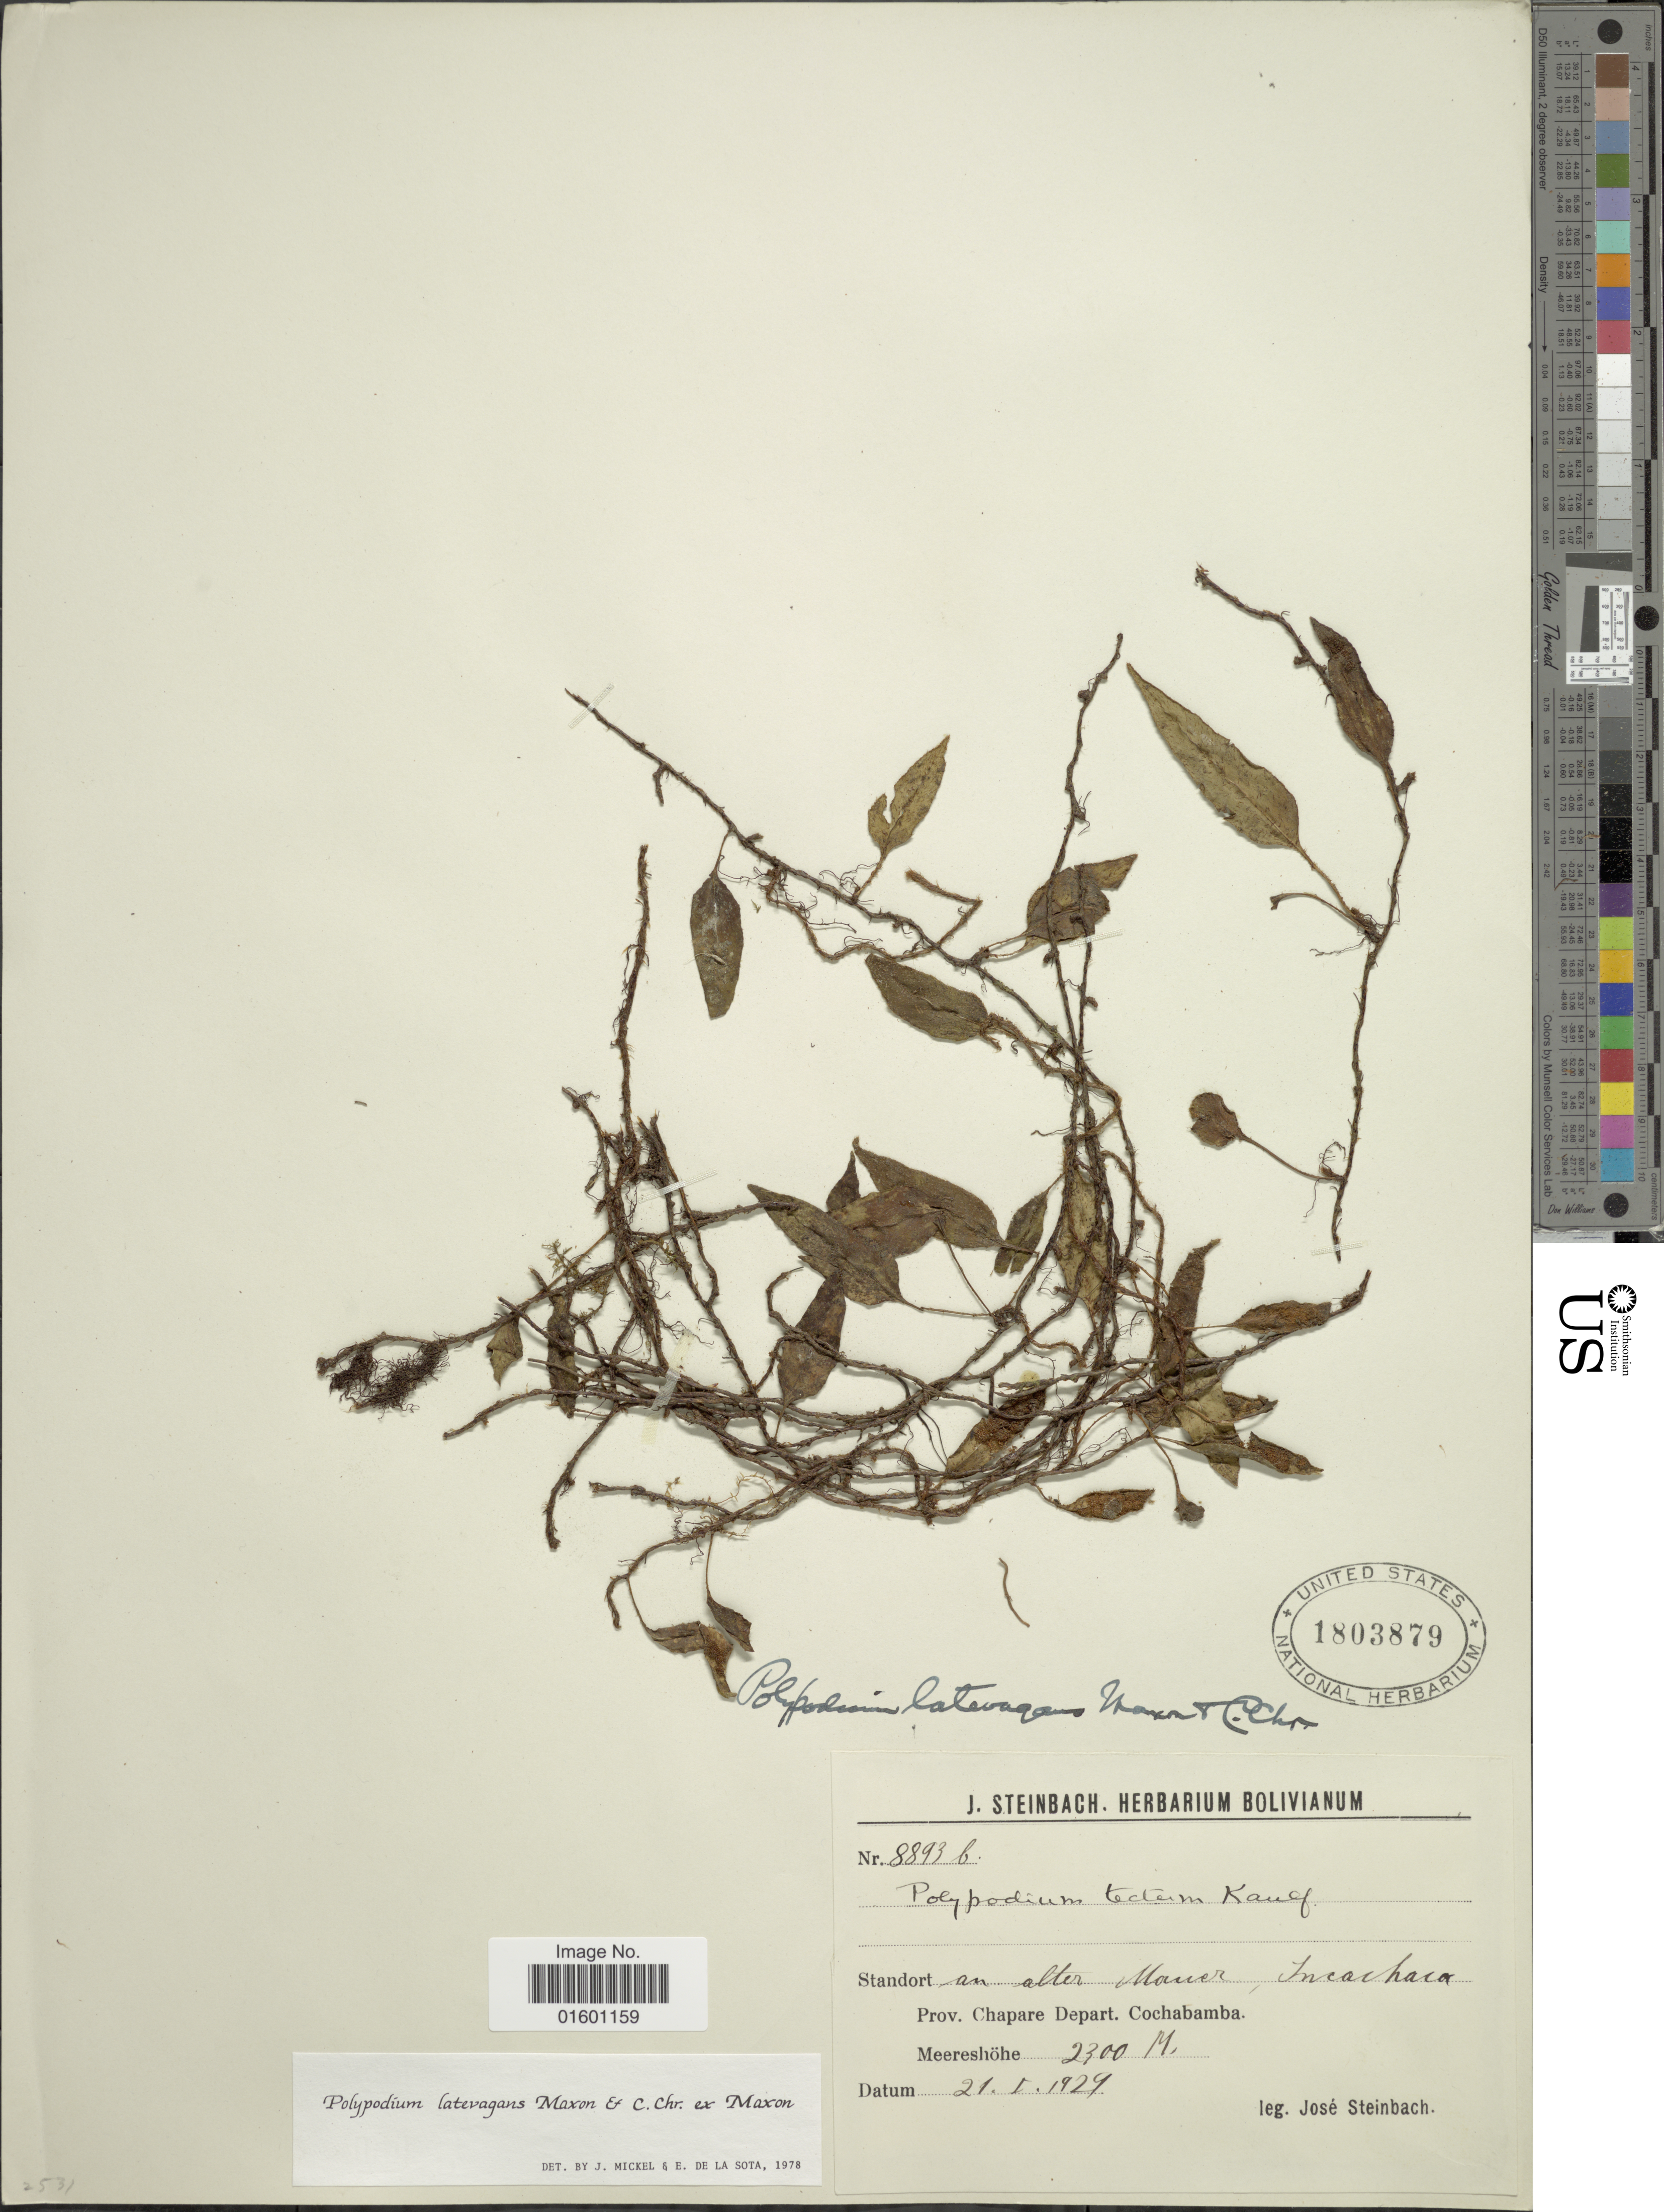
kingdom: Plantae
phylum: Tracheophyta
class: Polypodiopsida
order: Polypodiales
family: Polypodiaceae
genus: Microgramma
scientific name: Microgramma latevagans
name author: (Maxon & C. Chr.) Lellinger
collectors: J. Steinbach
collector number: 8893b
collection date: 1929-01-21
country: Bolivia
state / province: Cochabamba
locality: Standort an alter Mouer, Inachacha, Prov. Chapare, Meereshohe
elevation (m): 2300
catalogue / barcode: US 1803879